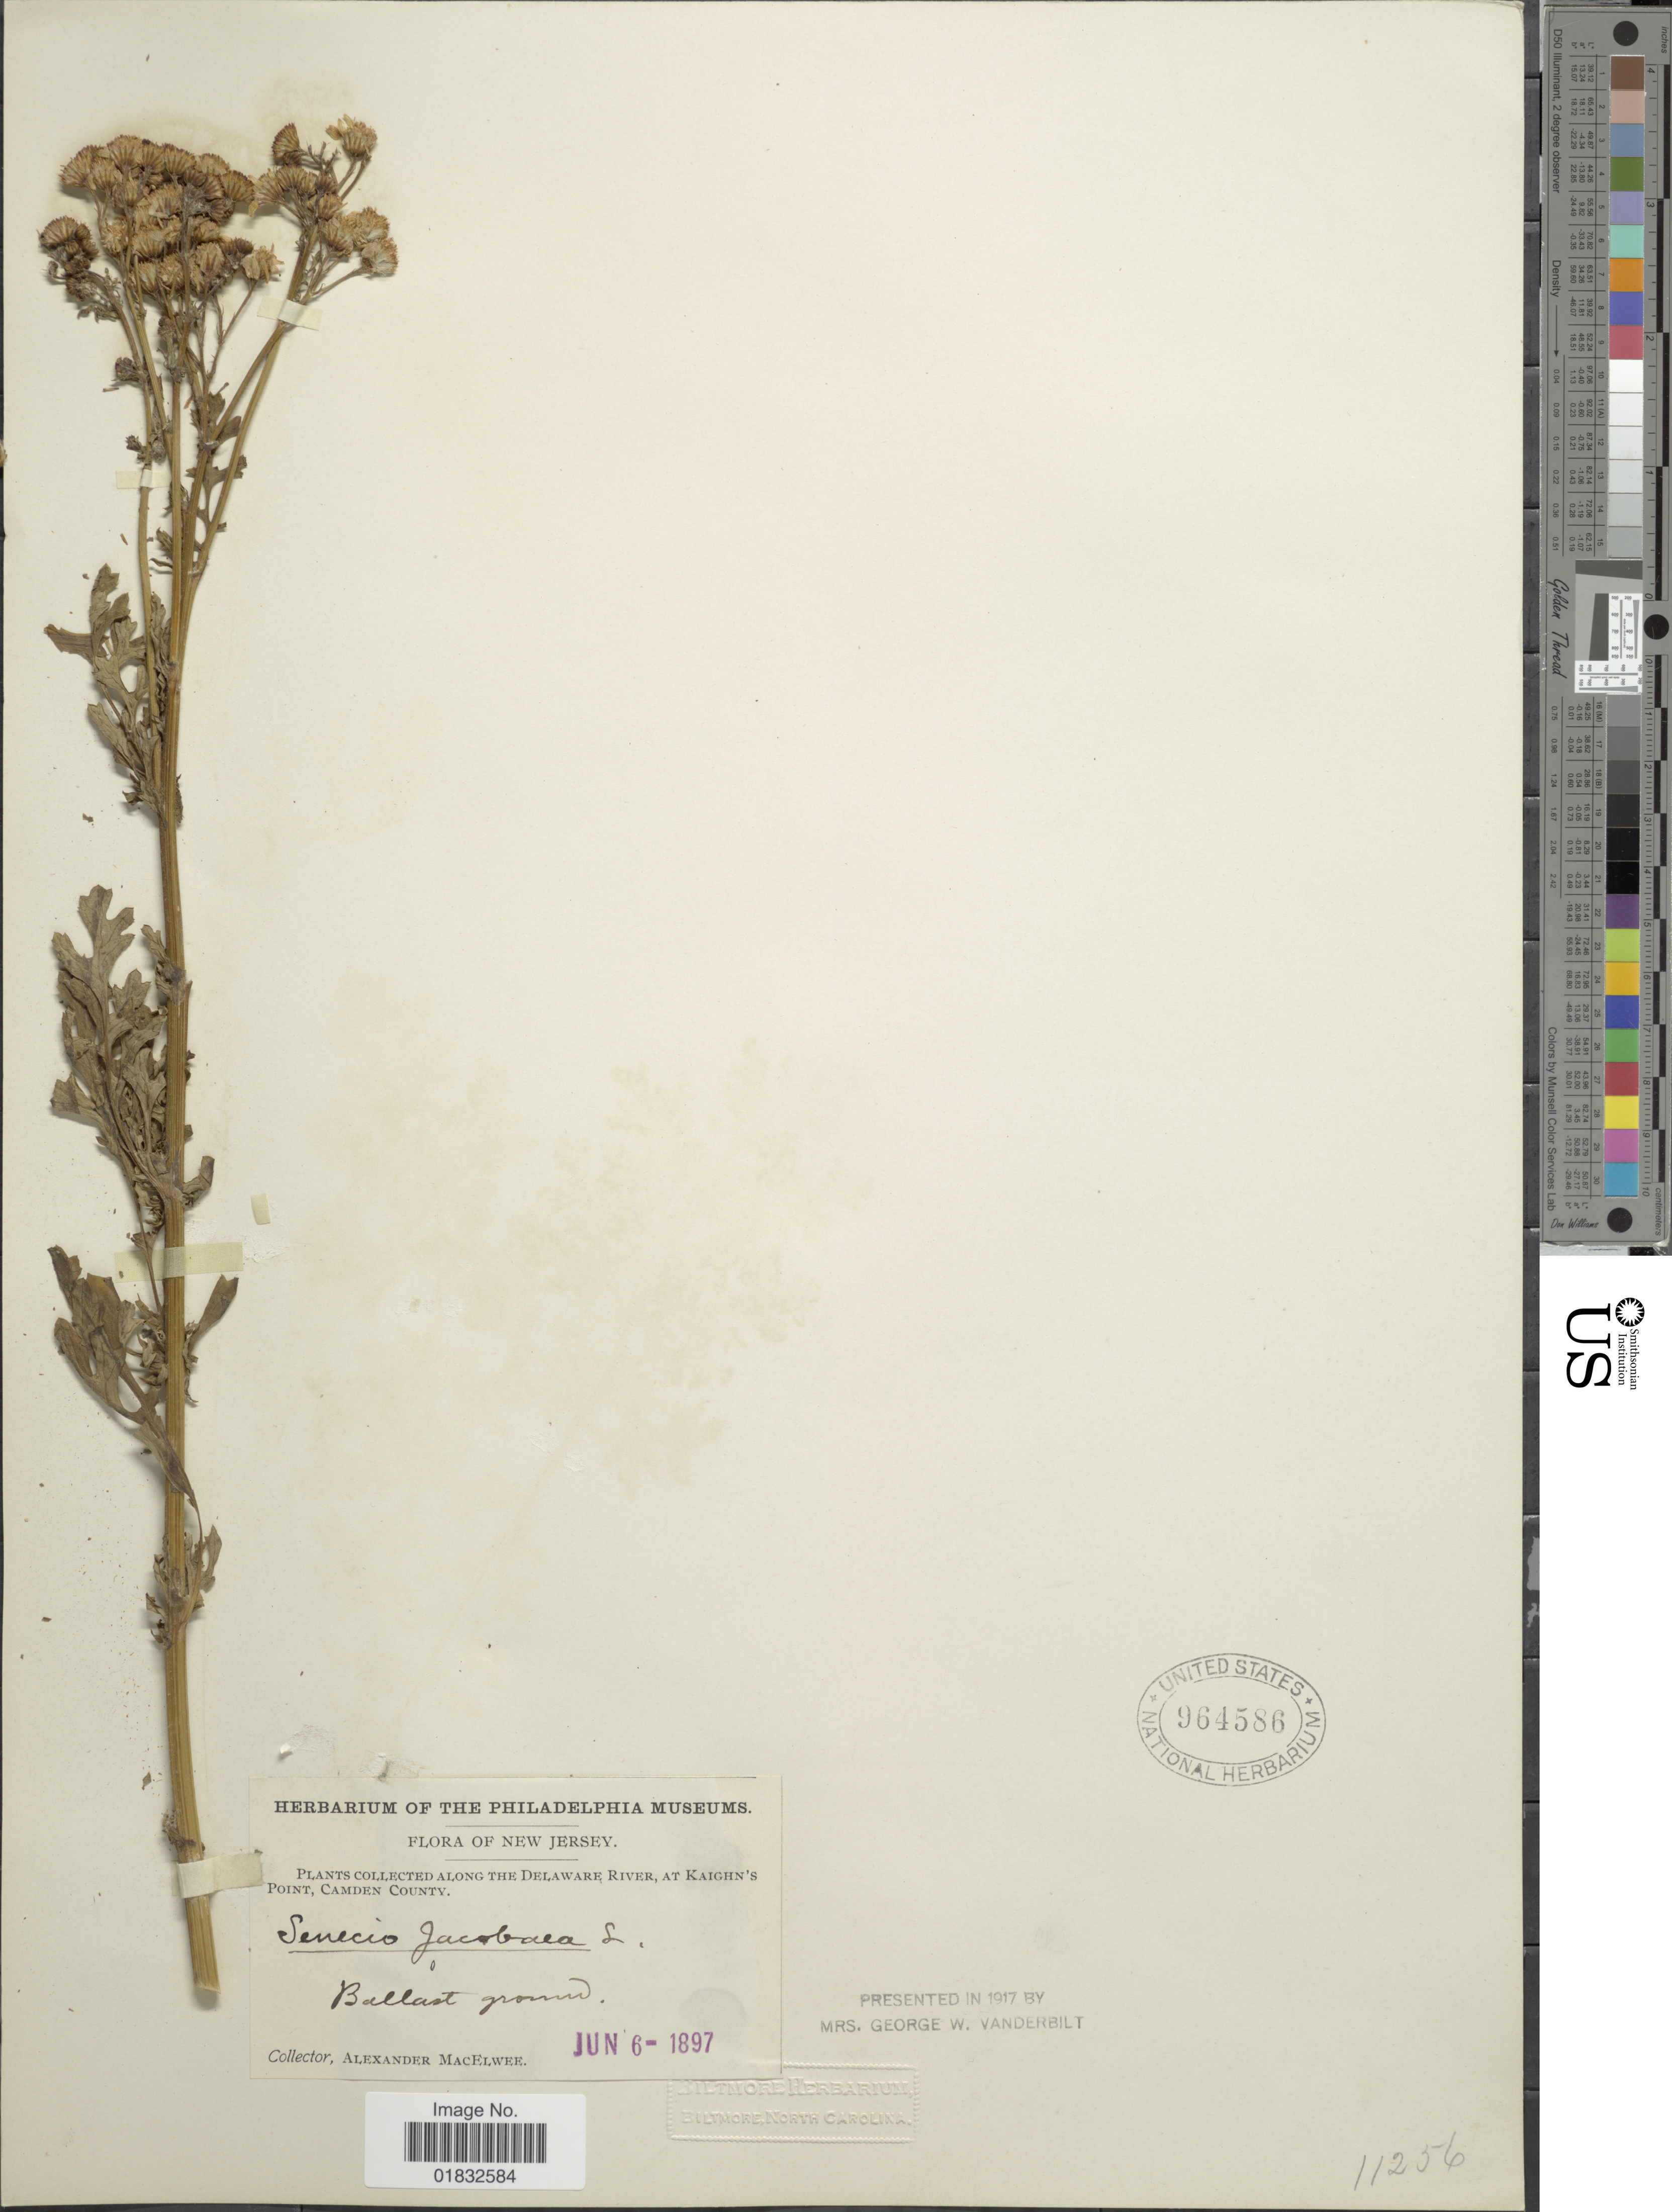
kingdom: Plantae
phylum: Tracheophyta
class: Magnoliopsida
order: Asterales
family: Asteraceae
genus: Jacobaea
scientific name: Jacobaea vulgaris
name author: Gaertn.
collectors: A. MacElwee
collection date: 1897-06-06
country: United States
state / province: New Jersey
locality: Along The Dealware River, at Kaighn's Point, Camden County, Ballast Ground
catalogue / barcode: US 964586